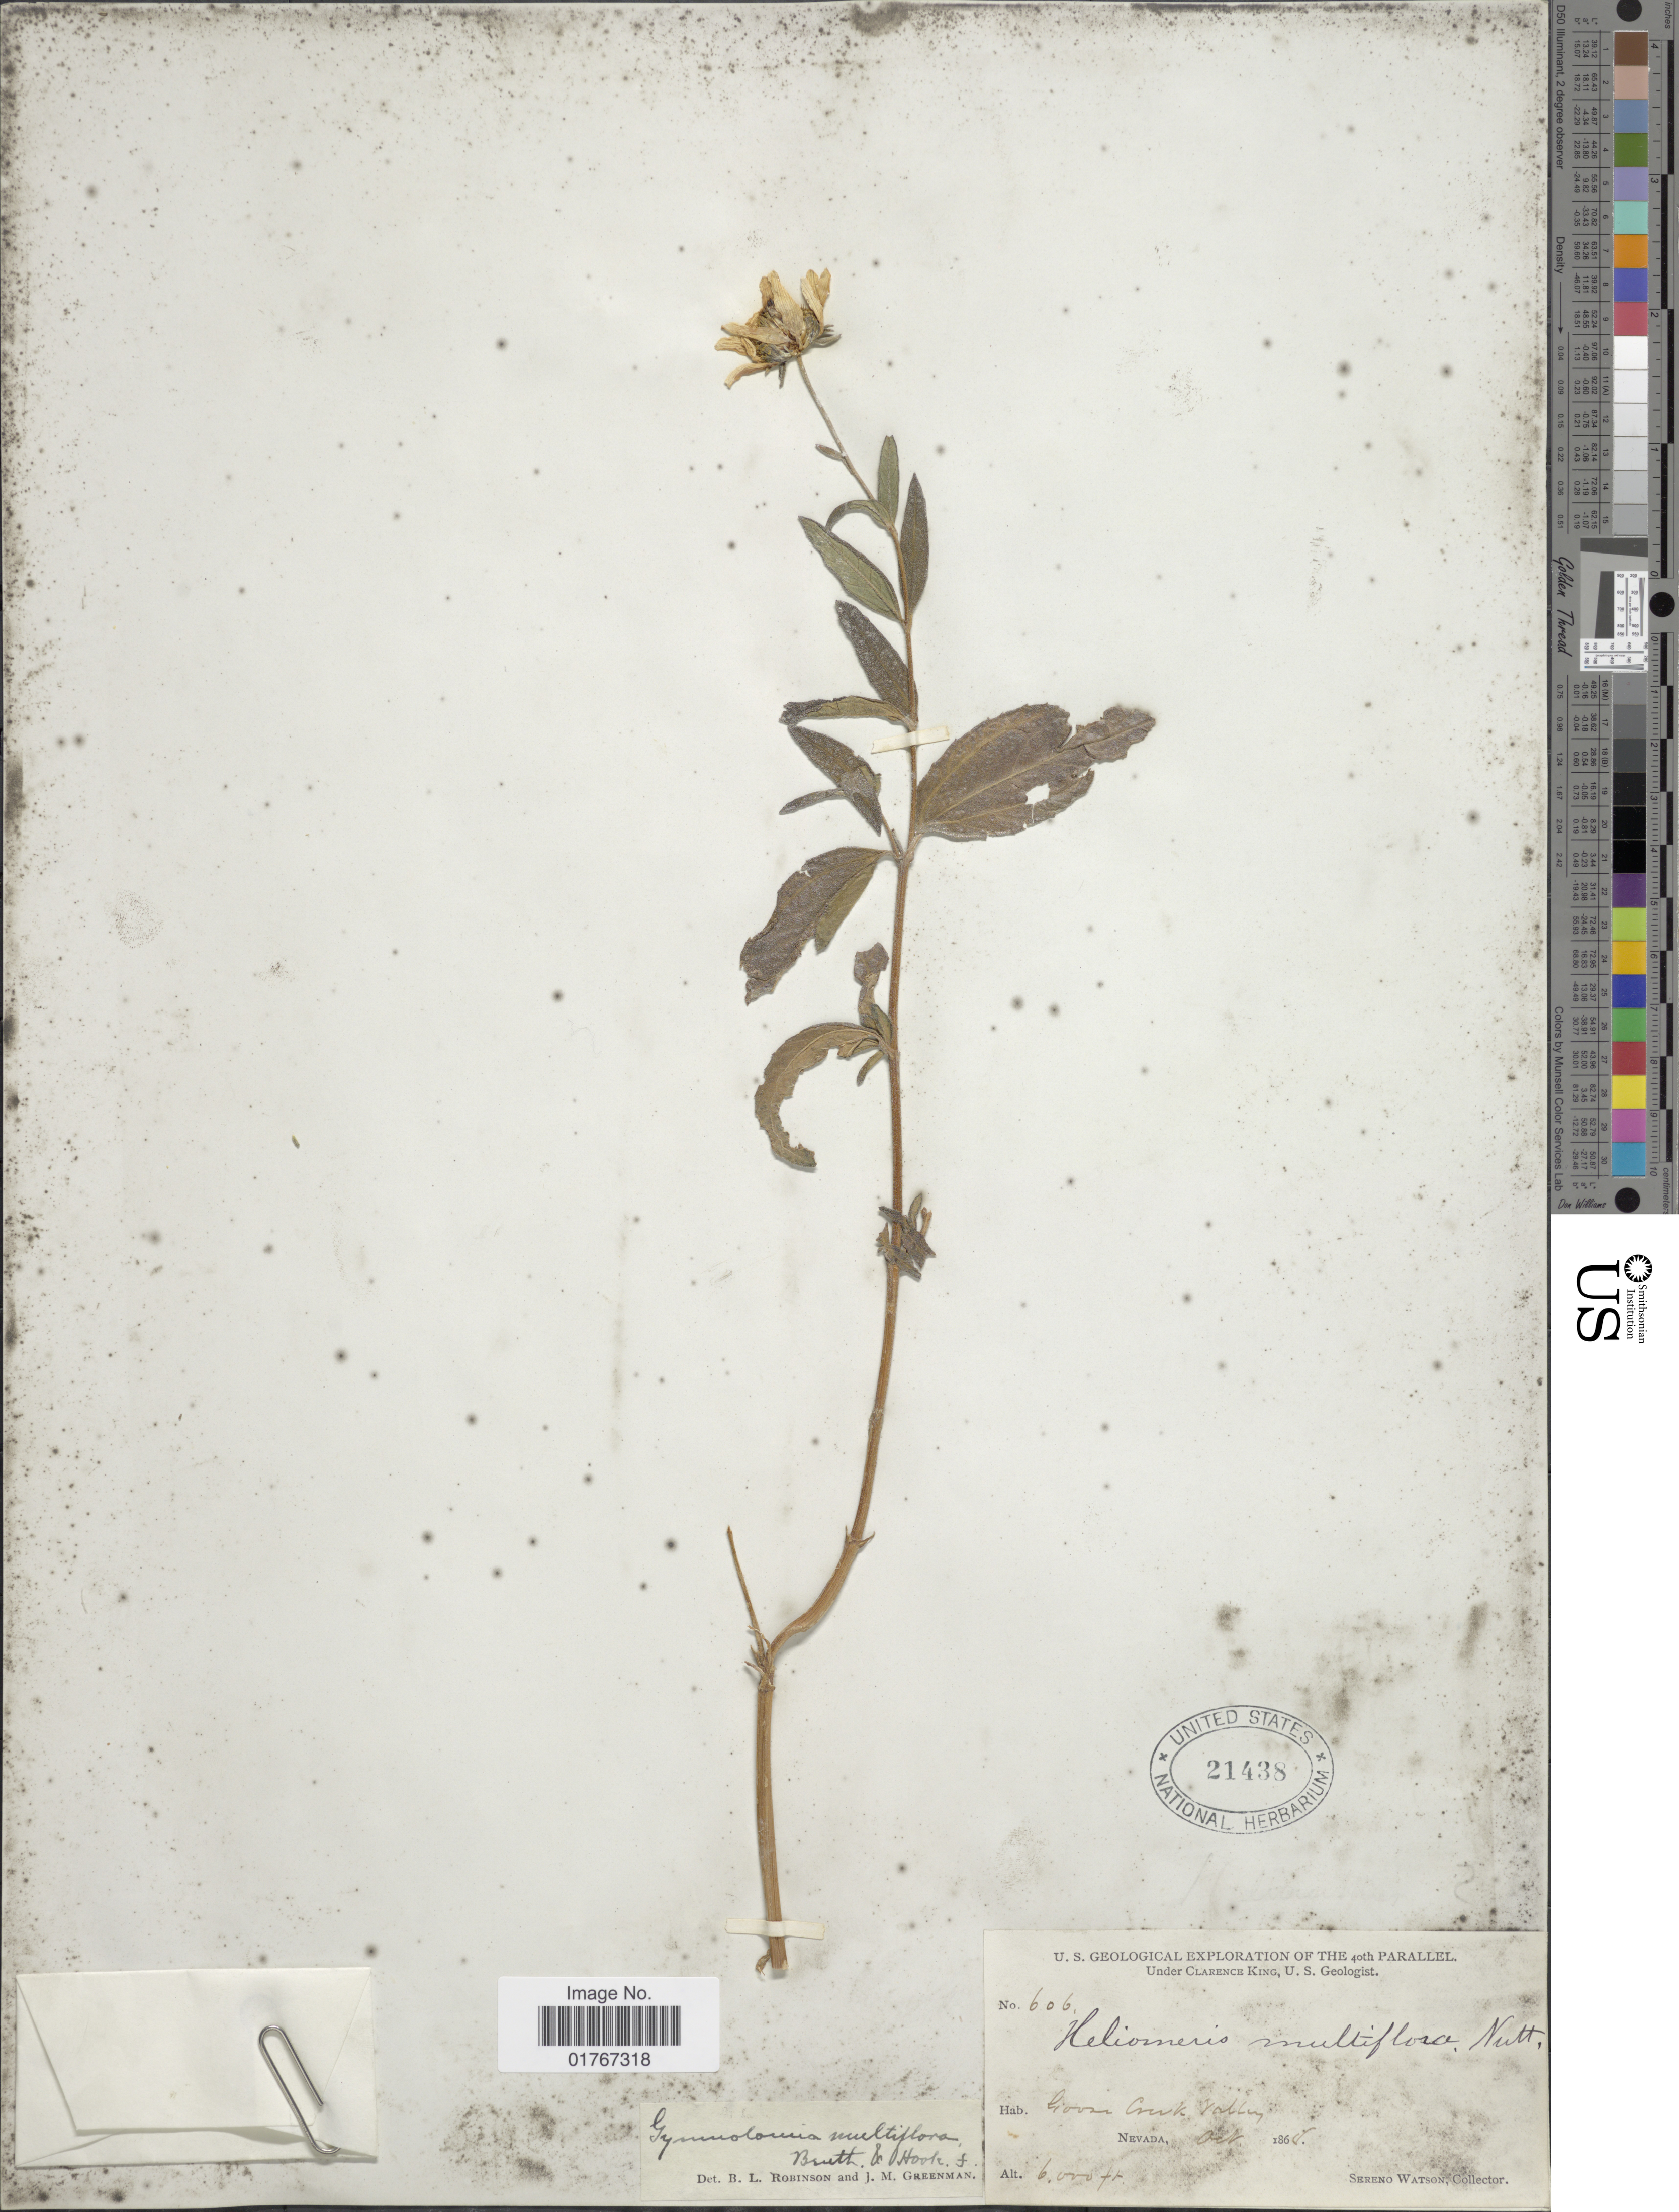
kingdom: Plantae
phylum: Tracheophyta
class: Magnoliopsida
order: Asterales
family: Asteraceae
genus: Heliomeris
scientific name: Heliomeris multiflora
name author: Nutt.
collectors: S. Watson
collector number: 606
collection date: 1864-10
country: United States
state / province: Nevada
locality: Goose Creek Valley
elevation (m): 1829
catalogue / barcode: US 21438